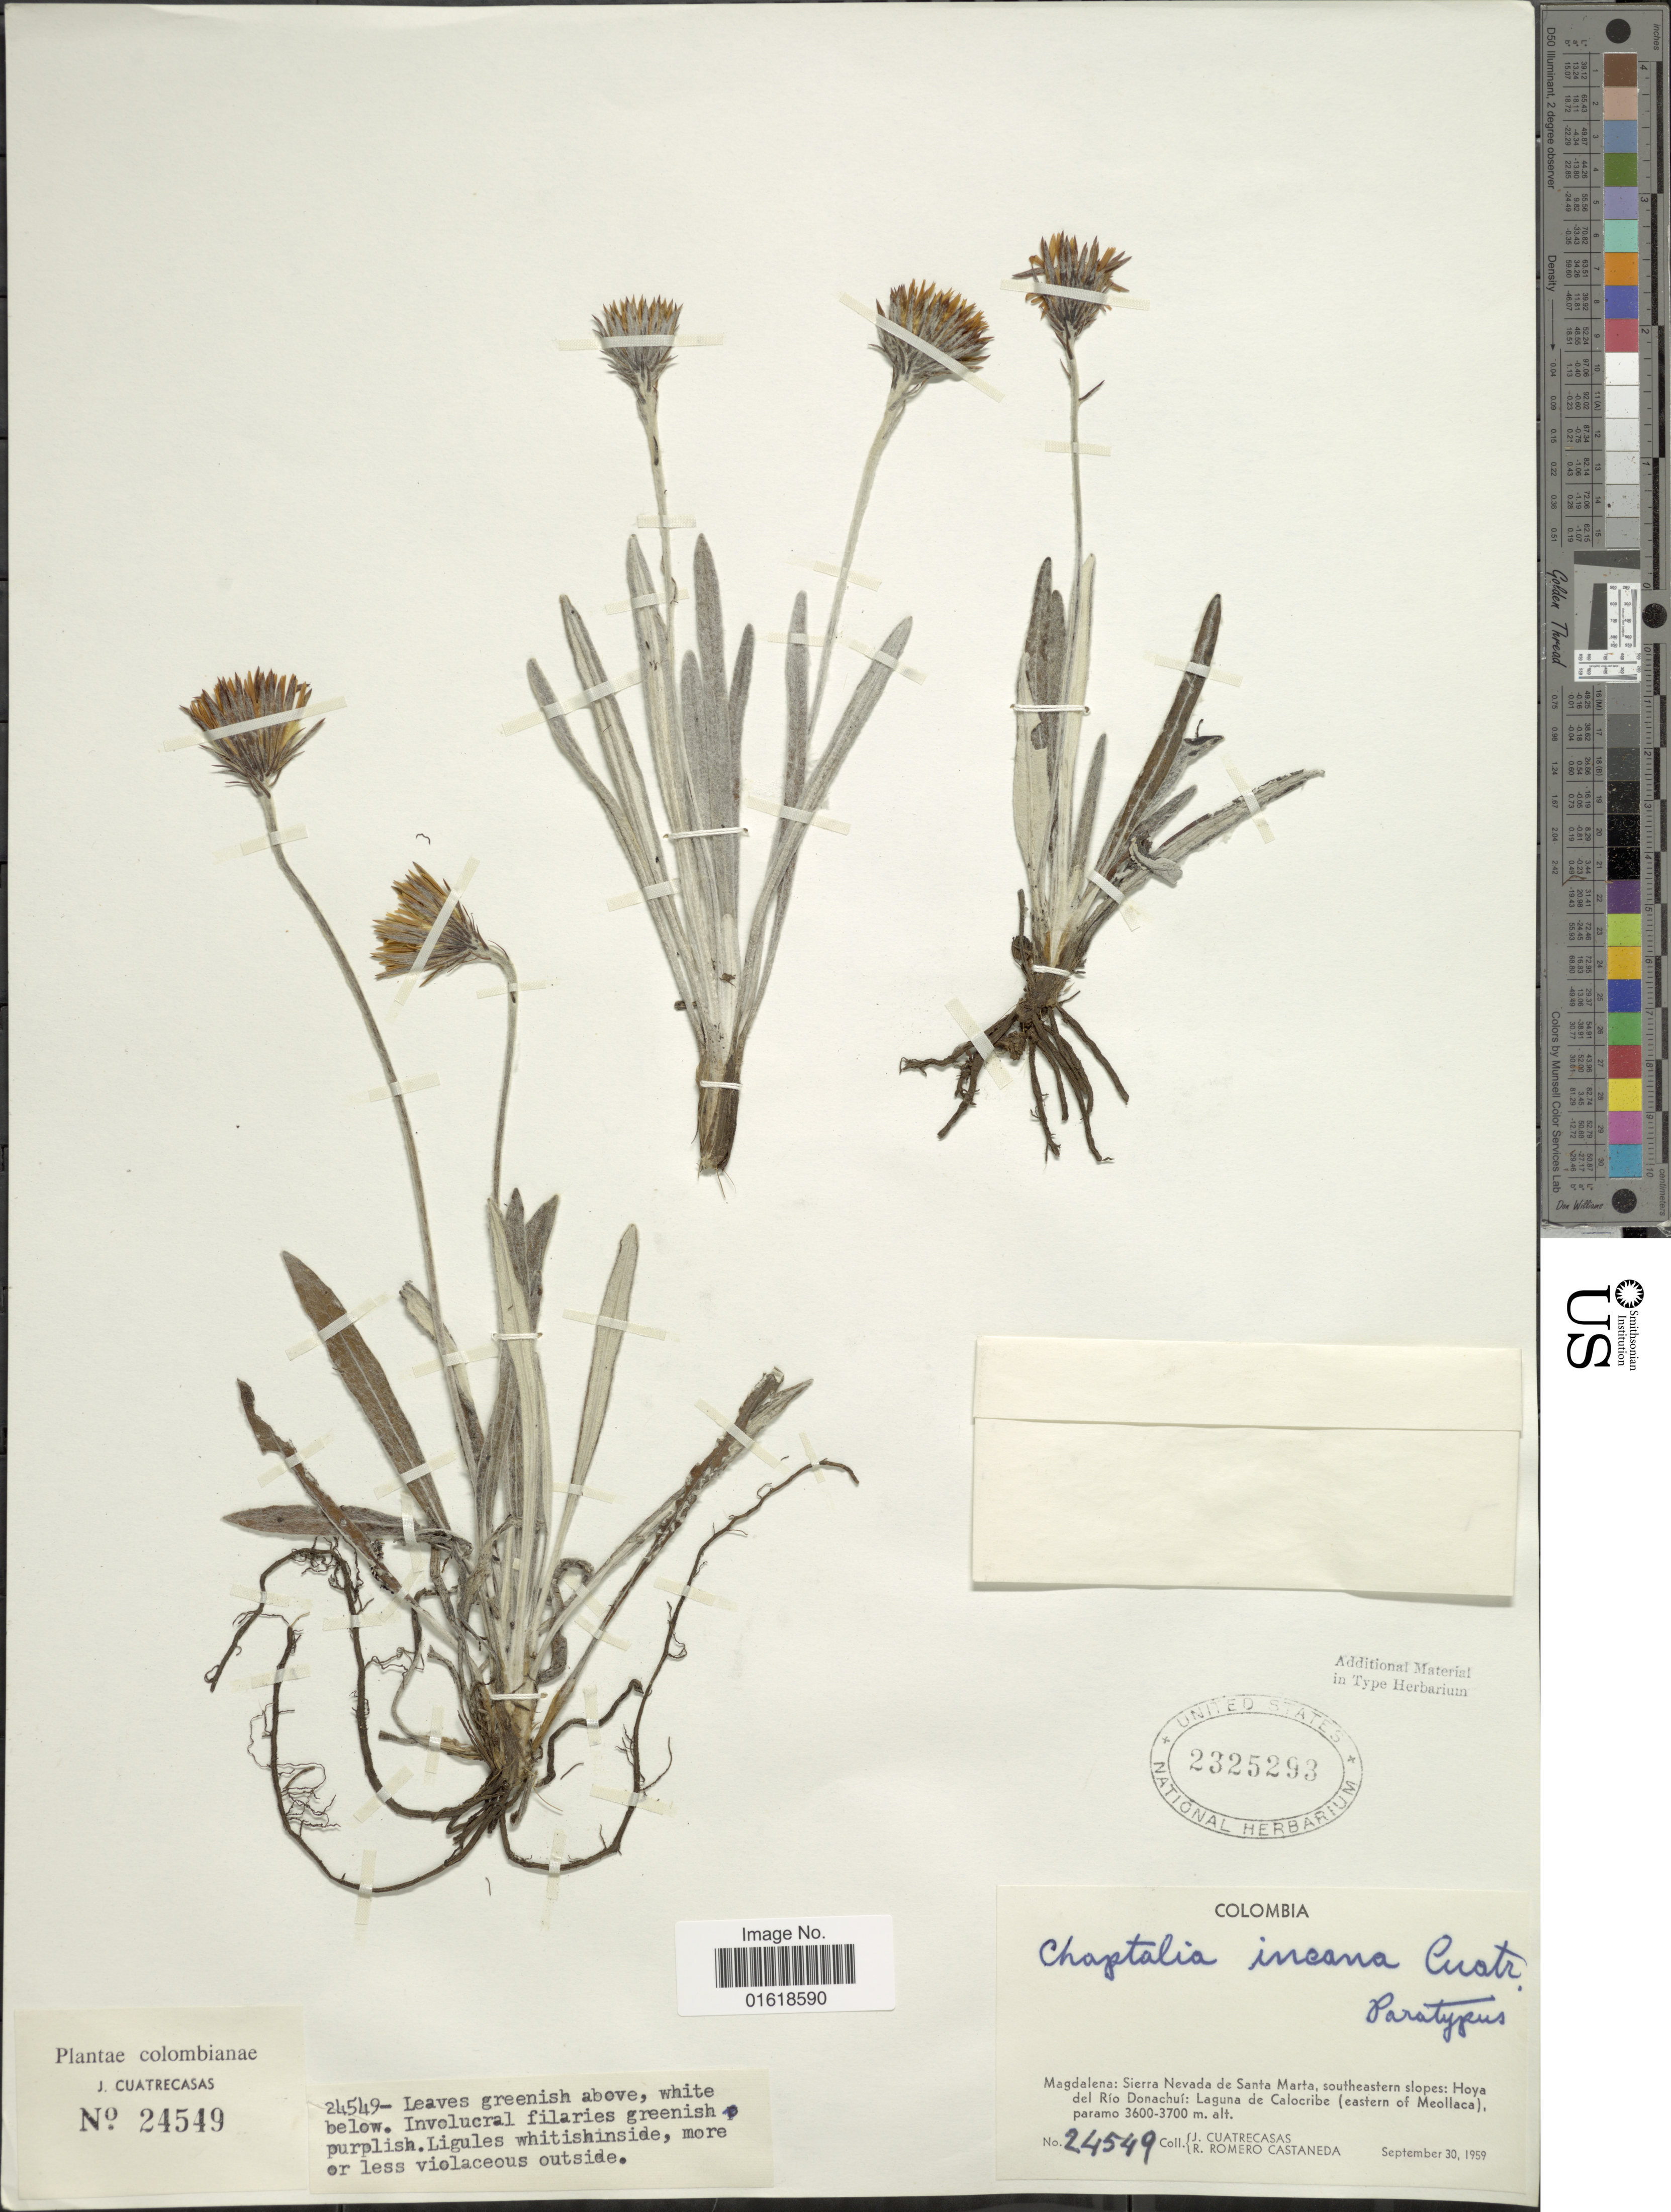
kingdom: Plantae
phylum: Tracheophyta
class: Magnoliopsida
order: Asterales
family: Asteraceae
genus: Chaptalia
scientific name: Chaptalia incana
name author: Cuatrec.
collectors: J. Cuatrecasas & R. Romero Castañeda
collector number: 24549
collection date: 1959-09-30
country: Colombia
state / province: Magdalena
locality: Magdalena: Sierra Nevada de Santa Marta, southeastern slopes: Hoya del Río Donachuí: Laguna de Calocribe (eastern of Meollaca).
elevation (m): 3600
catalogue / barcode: US 2325293